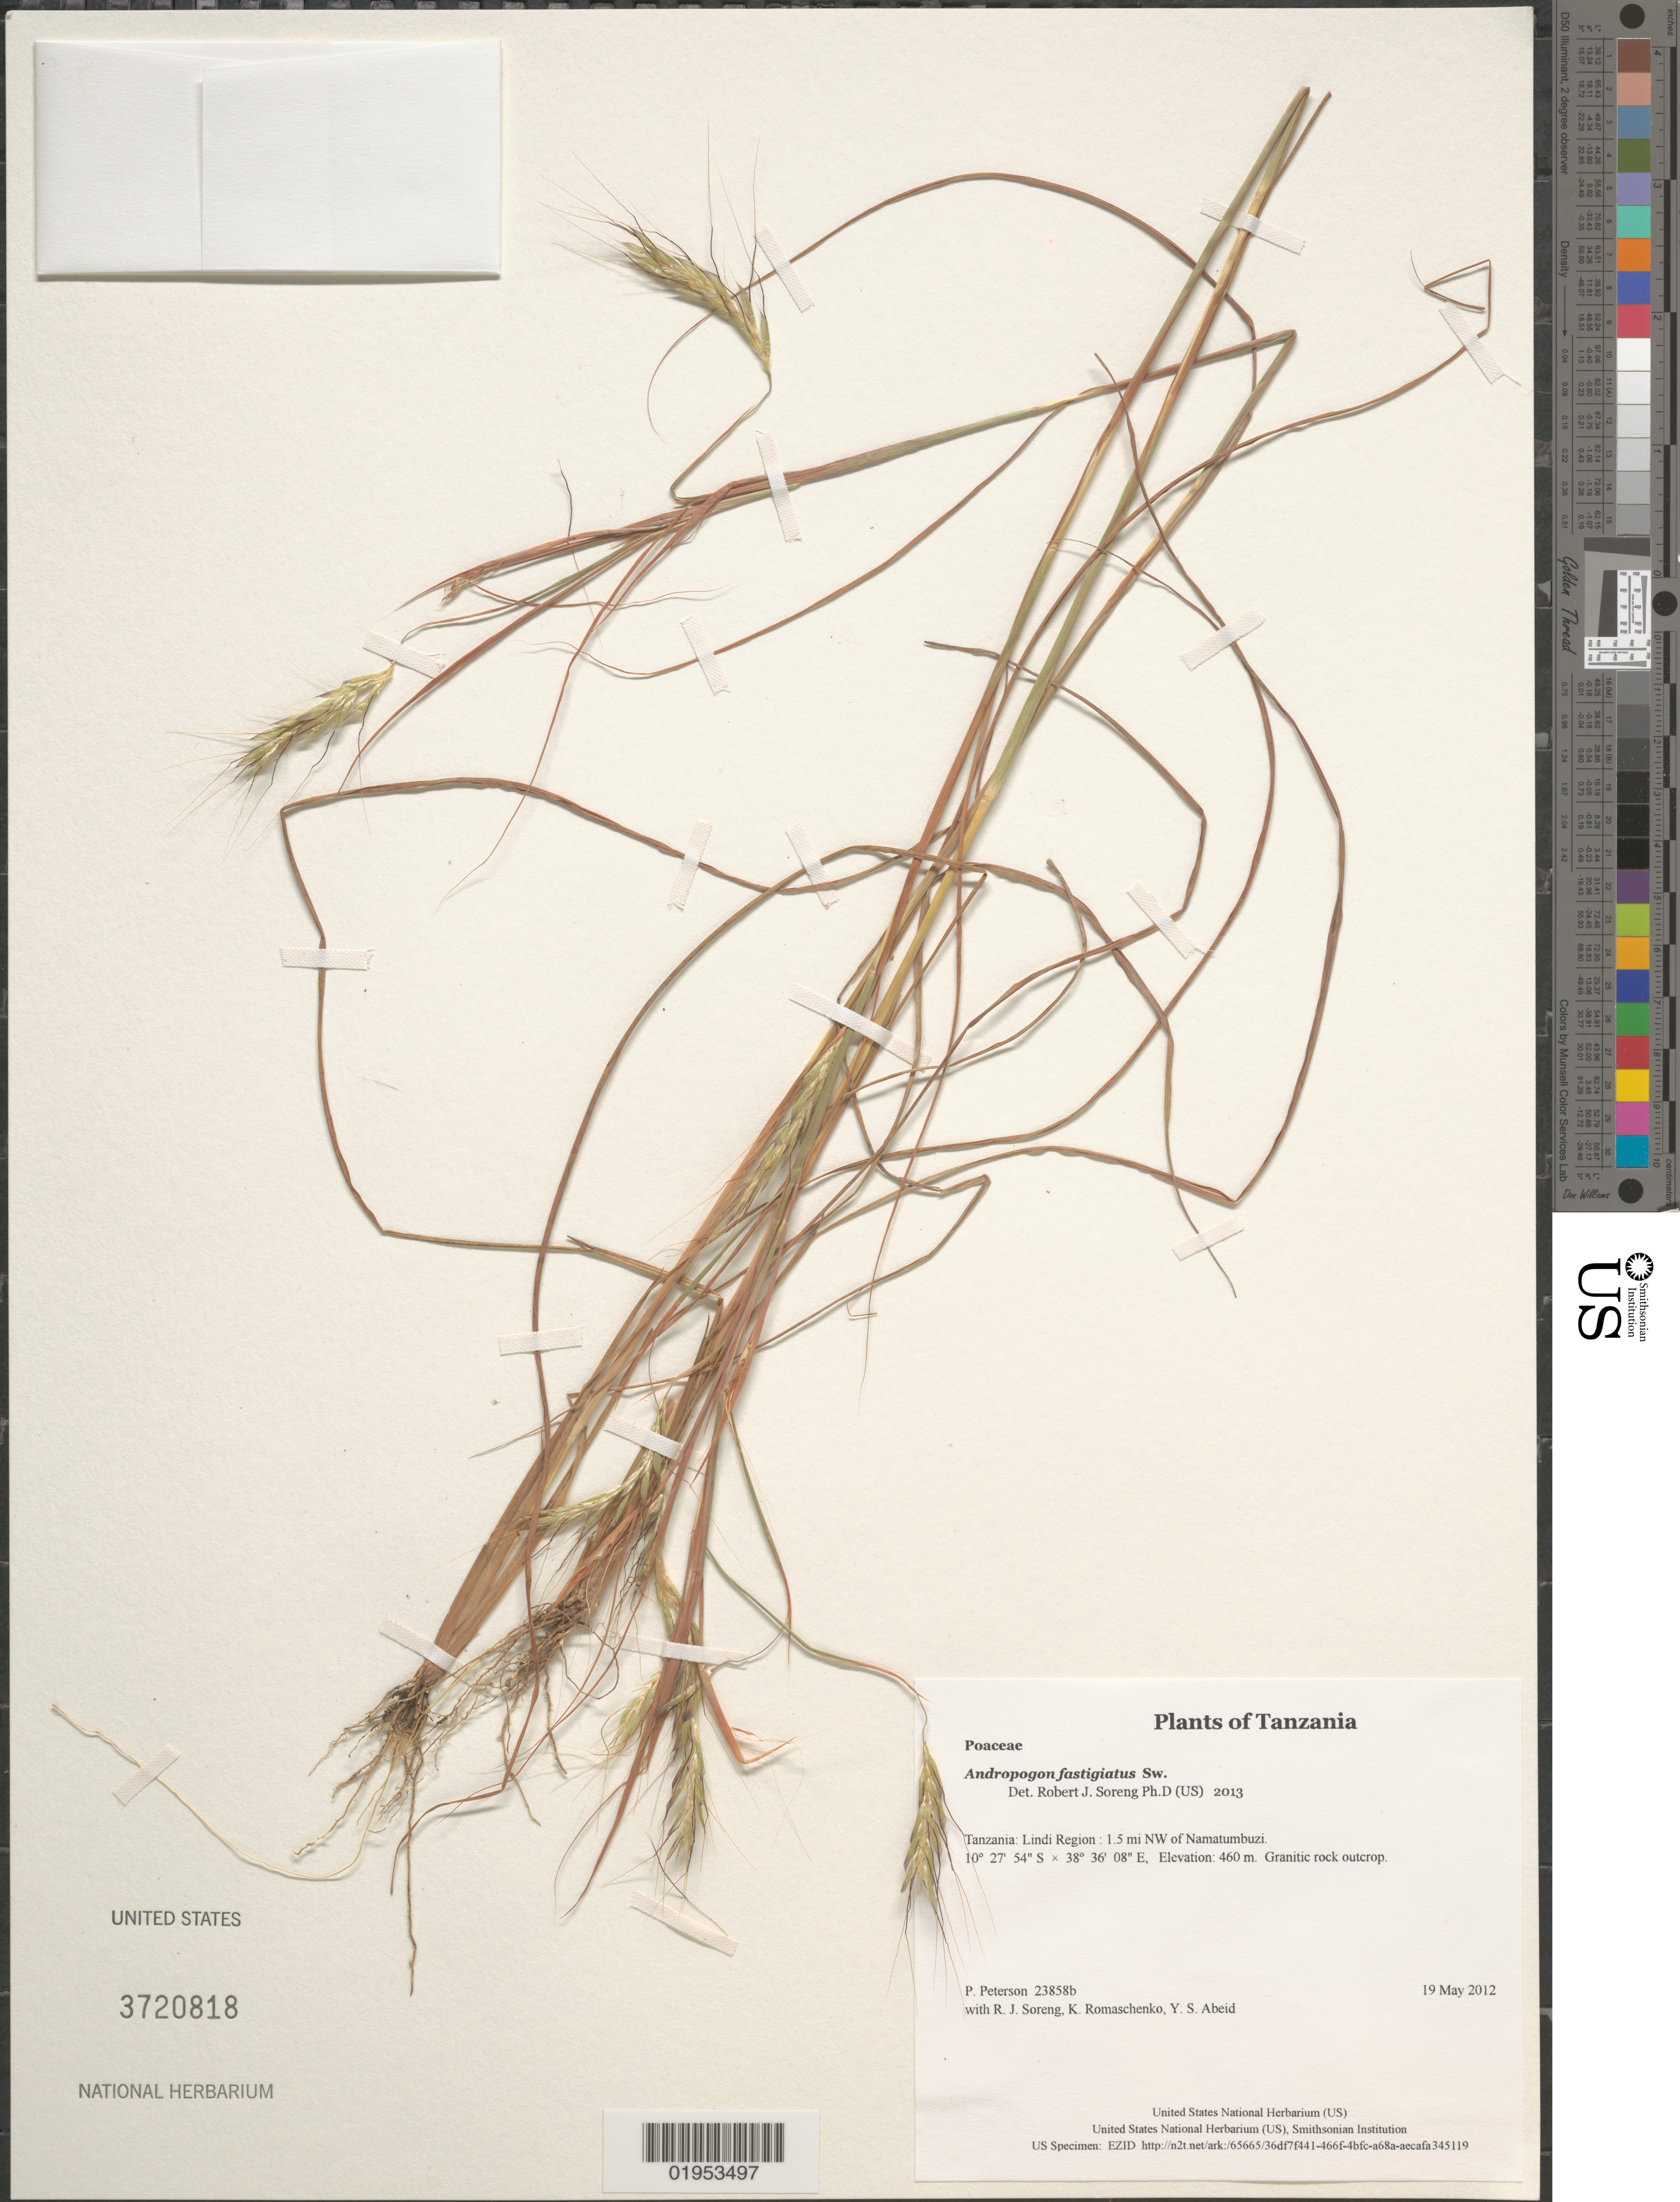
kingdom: Plantae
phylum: Tracheophyta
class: Liliopsida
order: Poales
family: Poaceae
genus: Andropogon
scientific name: Andropogon fastigiatus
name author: Sw.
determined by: Soreng, Robert J., Research Associate (BOT), Smithsonian Institution - National Museum of Natural History (UNITED STATES)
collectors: P. M. Peterson, R. J. Soreng, K. Romaschenko & Y. Abeid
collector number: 23858b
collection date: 2012-05-19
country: Tanzania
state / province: Lindi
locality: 1.5 mi NW of Namatumbuzi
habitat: Granitic rock outcrop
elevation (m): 460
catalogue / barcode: US 3720818